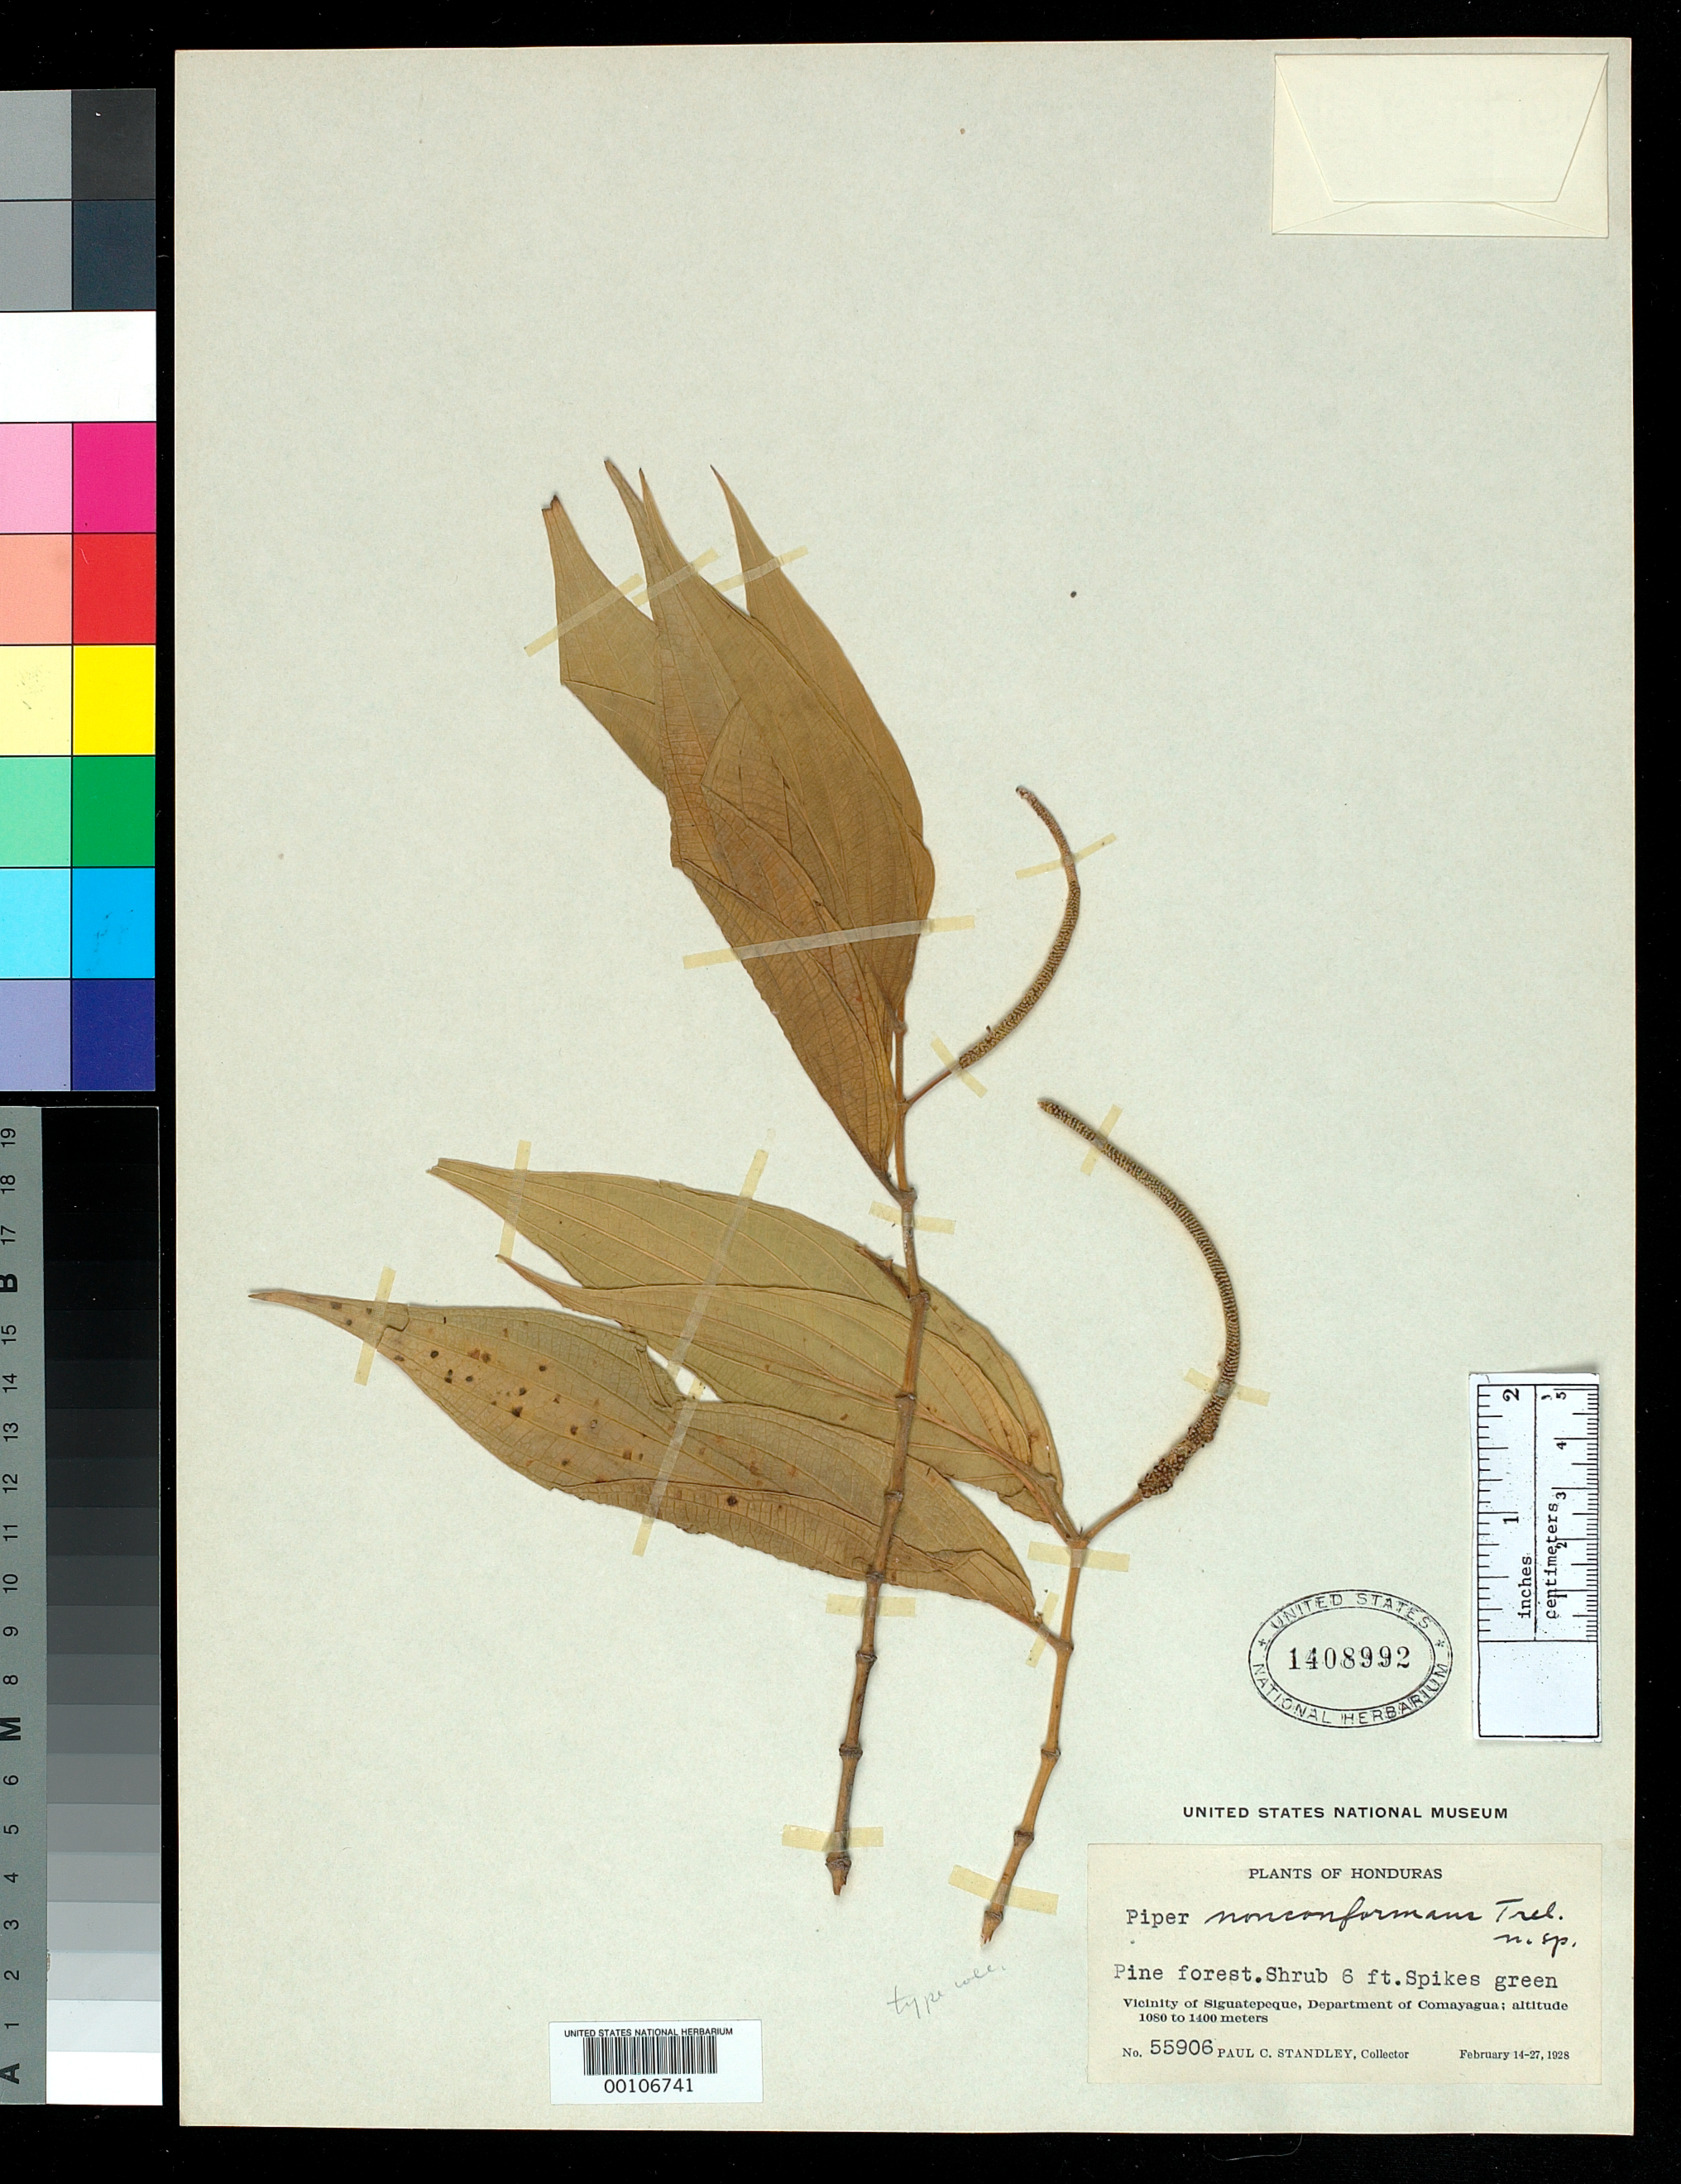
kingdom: Plantae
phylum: Tracheophyta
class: Magnoliopsida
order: Piperales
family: Piperaceae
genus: Piper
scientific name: Piper nonconformans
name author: Trel.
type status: Isotype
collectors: P. C. Standley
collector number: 55906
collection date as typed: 14 Feb 1928 to 27 Feb 1928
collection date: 1928-02-14/1928-02-27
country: Honduras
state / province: Comayagua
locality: Vicinity of Siguatepeque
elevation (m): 1100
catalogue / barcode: US 1408992